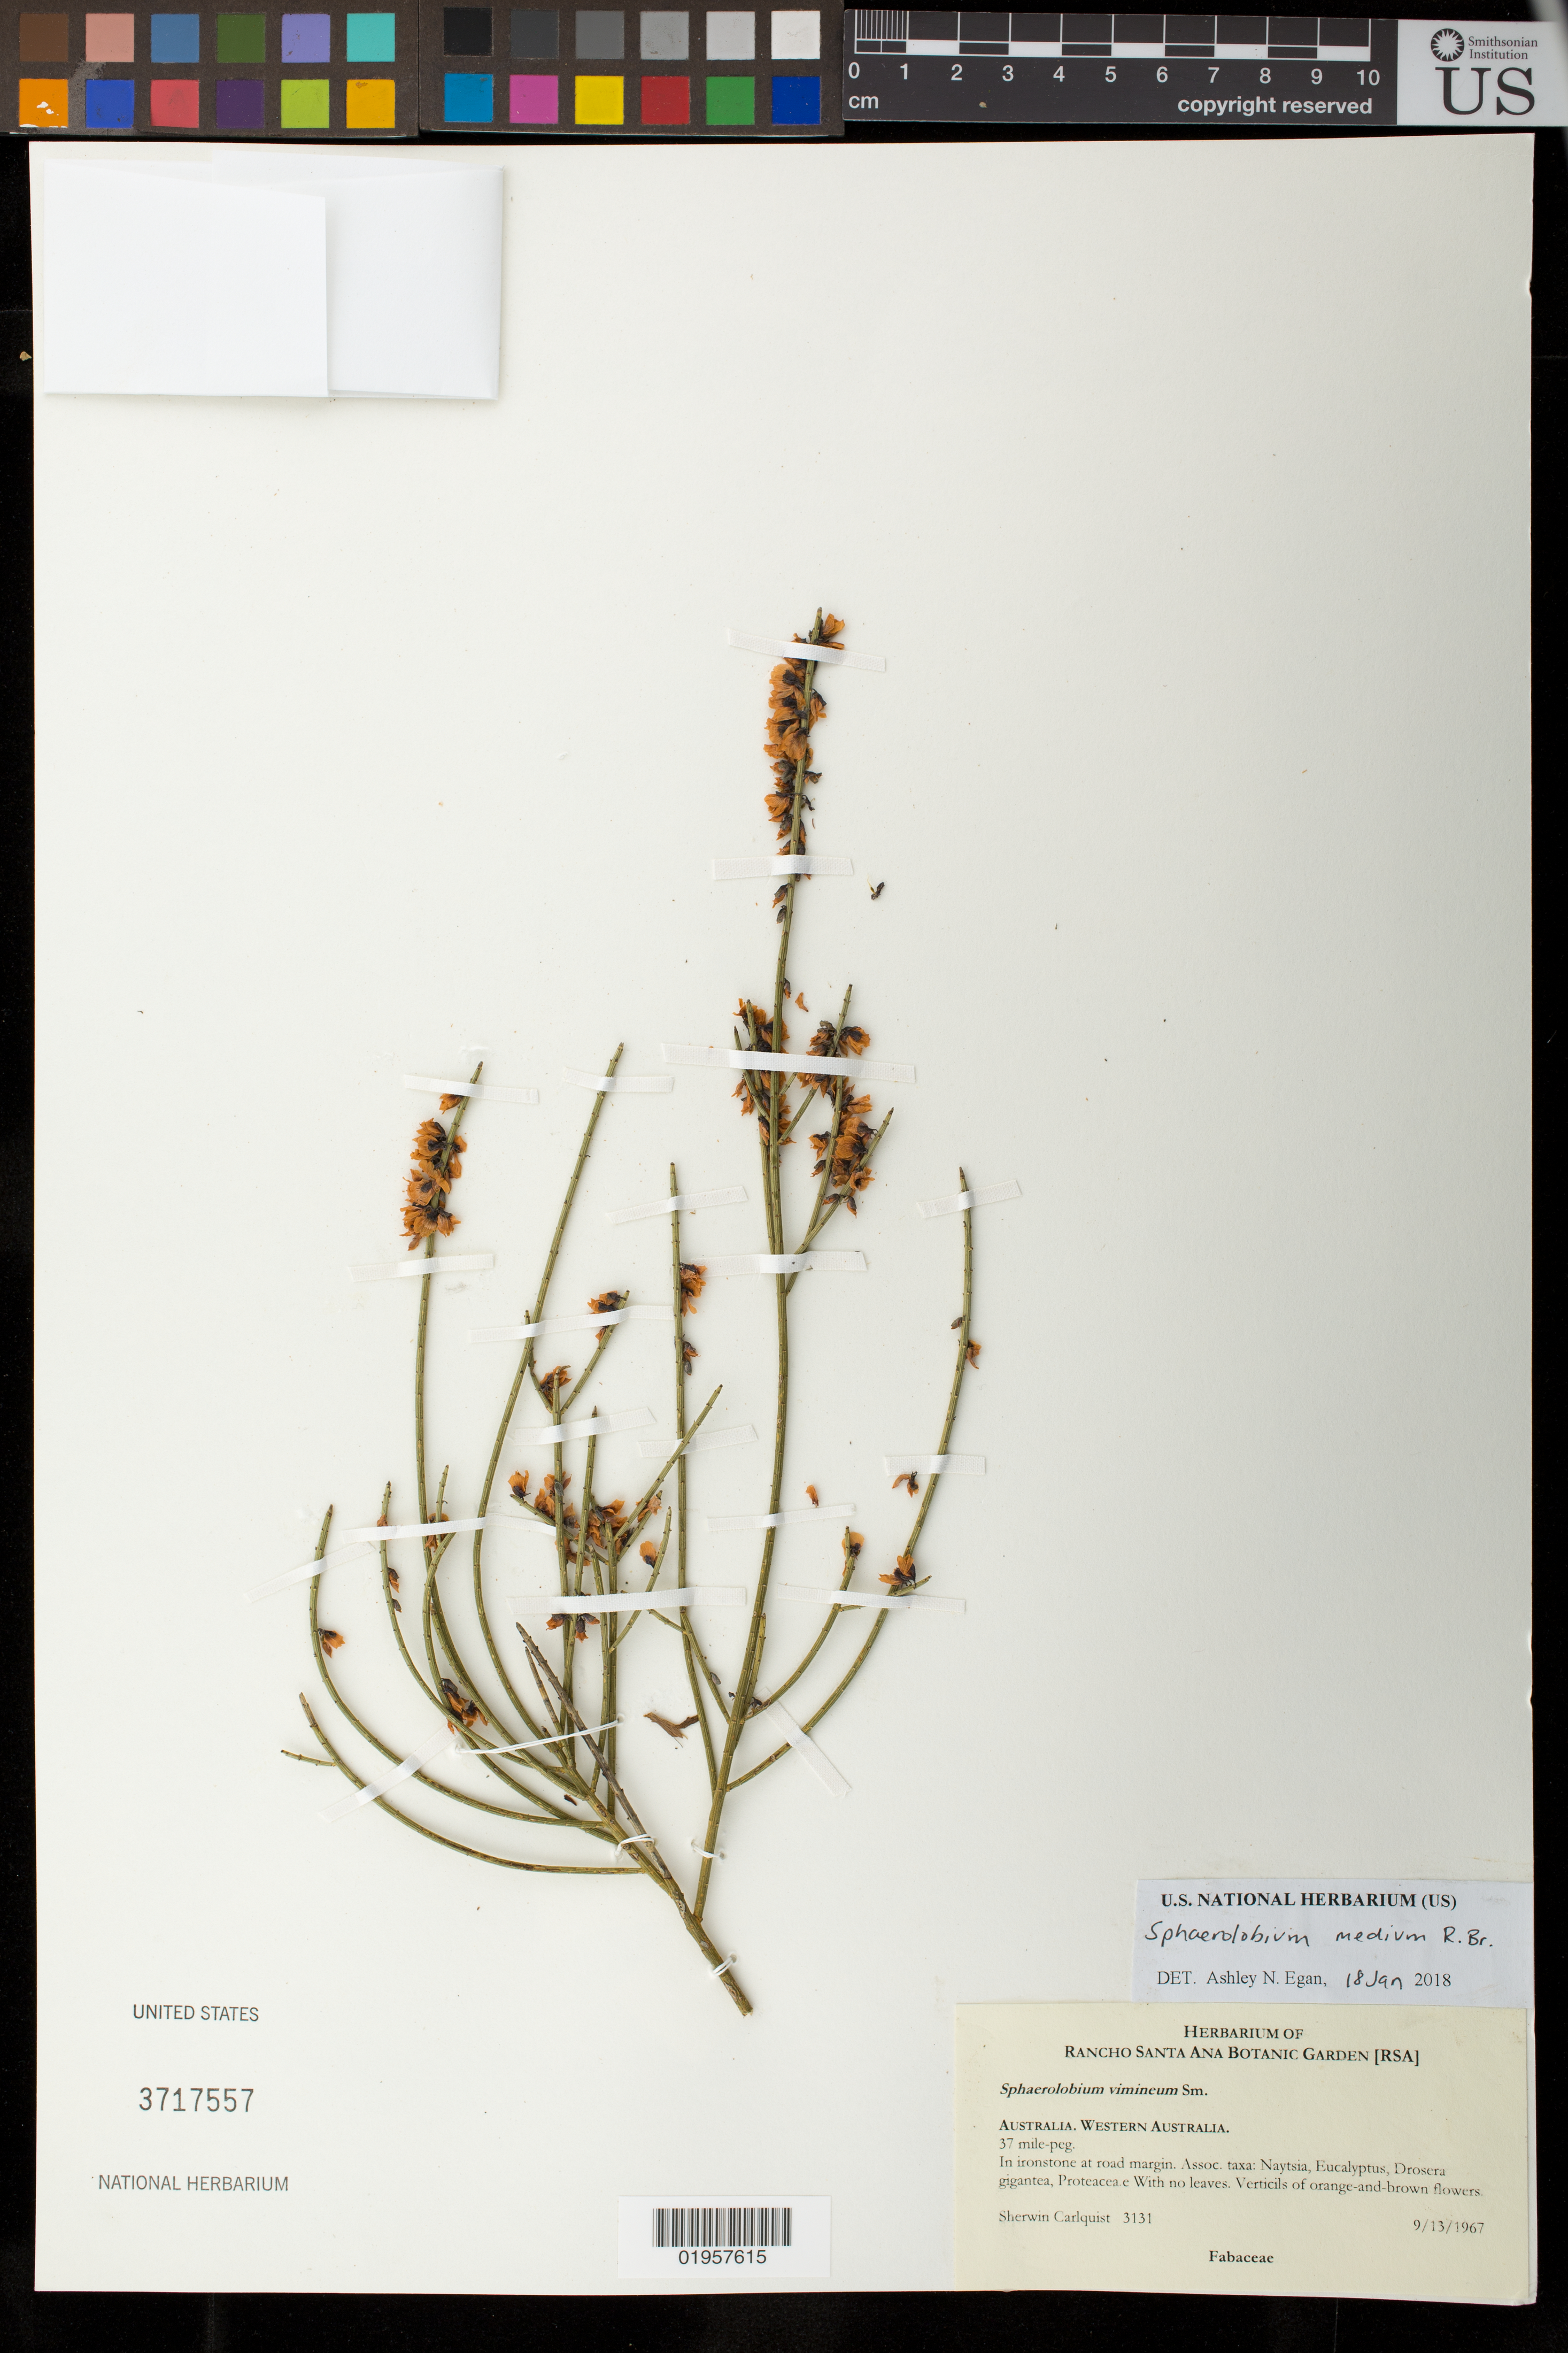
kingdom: Plantae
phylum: Tracheophyta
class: Magnoliopsida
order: Fabales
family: Fabaceae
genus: Sphaerolobium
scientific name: Sphaerolobium medium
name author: R. Br.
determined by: Egan, Ashley N., (US), Smithsonian Institution - National Museum of Natural History (UNITED STATES)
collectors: S. Carlquist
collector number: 3131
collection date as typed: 9/13/1967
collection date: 1967-09-13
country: Australia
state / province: Western Australia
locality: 37 mile-peg.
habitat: In ironstone at road margin. Assoc. taxa: Naytsia, Eucalyptus, Drosera gigantea, Proteacea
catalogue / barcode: US 3717557